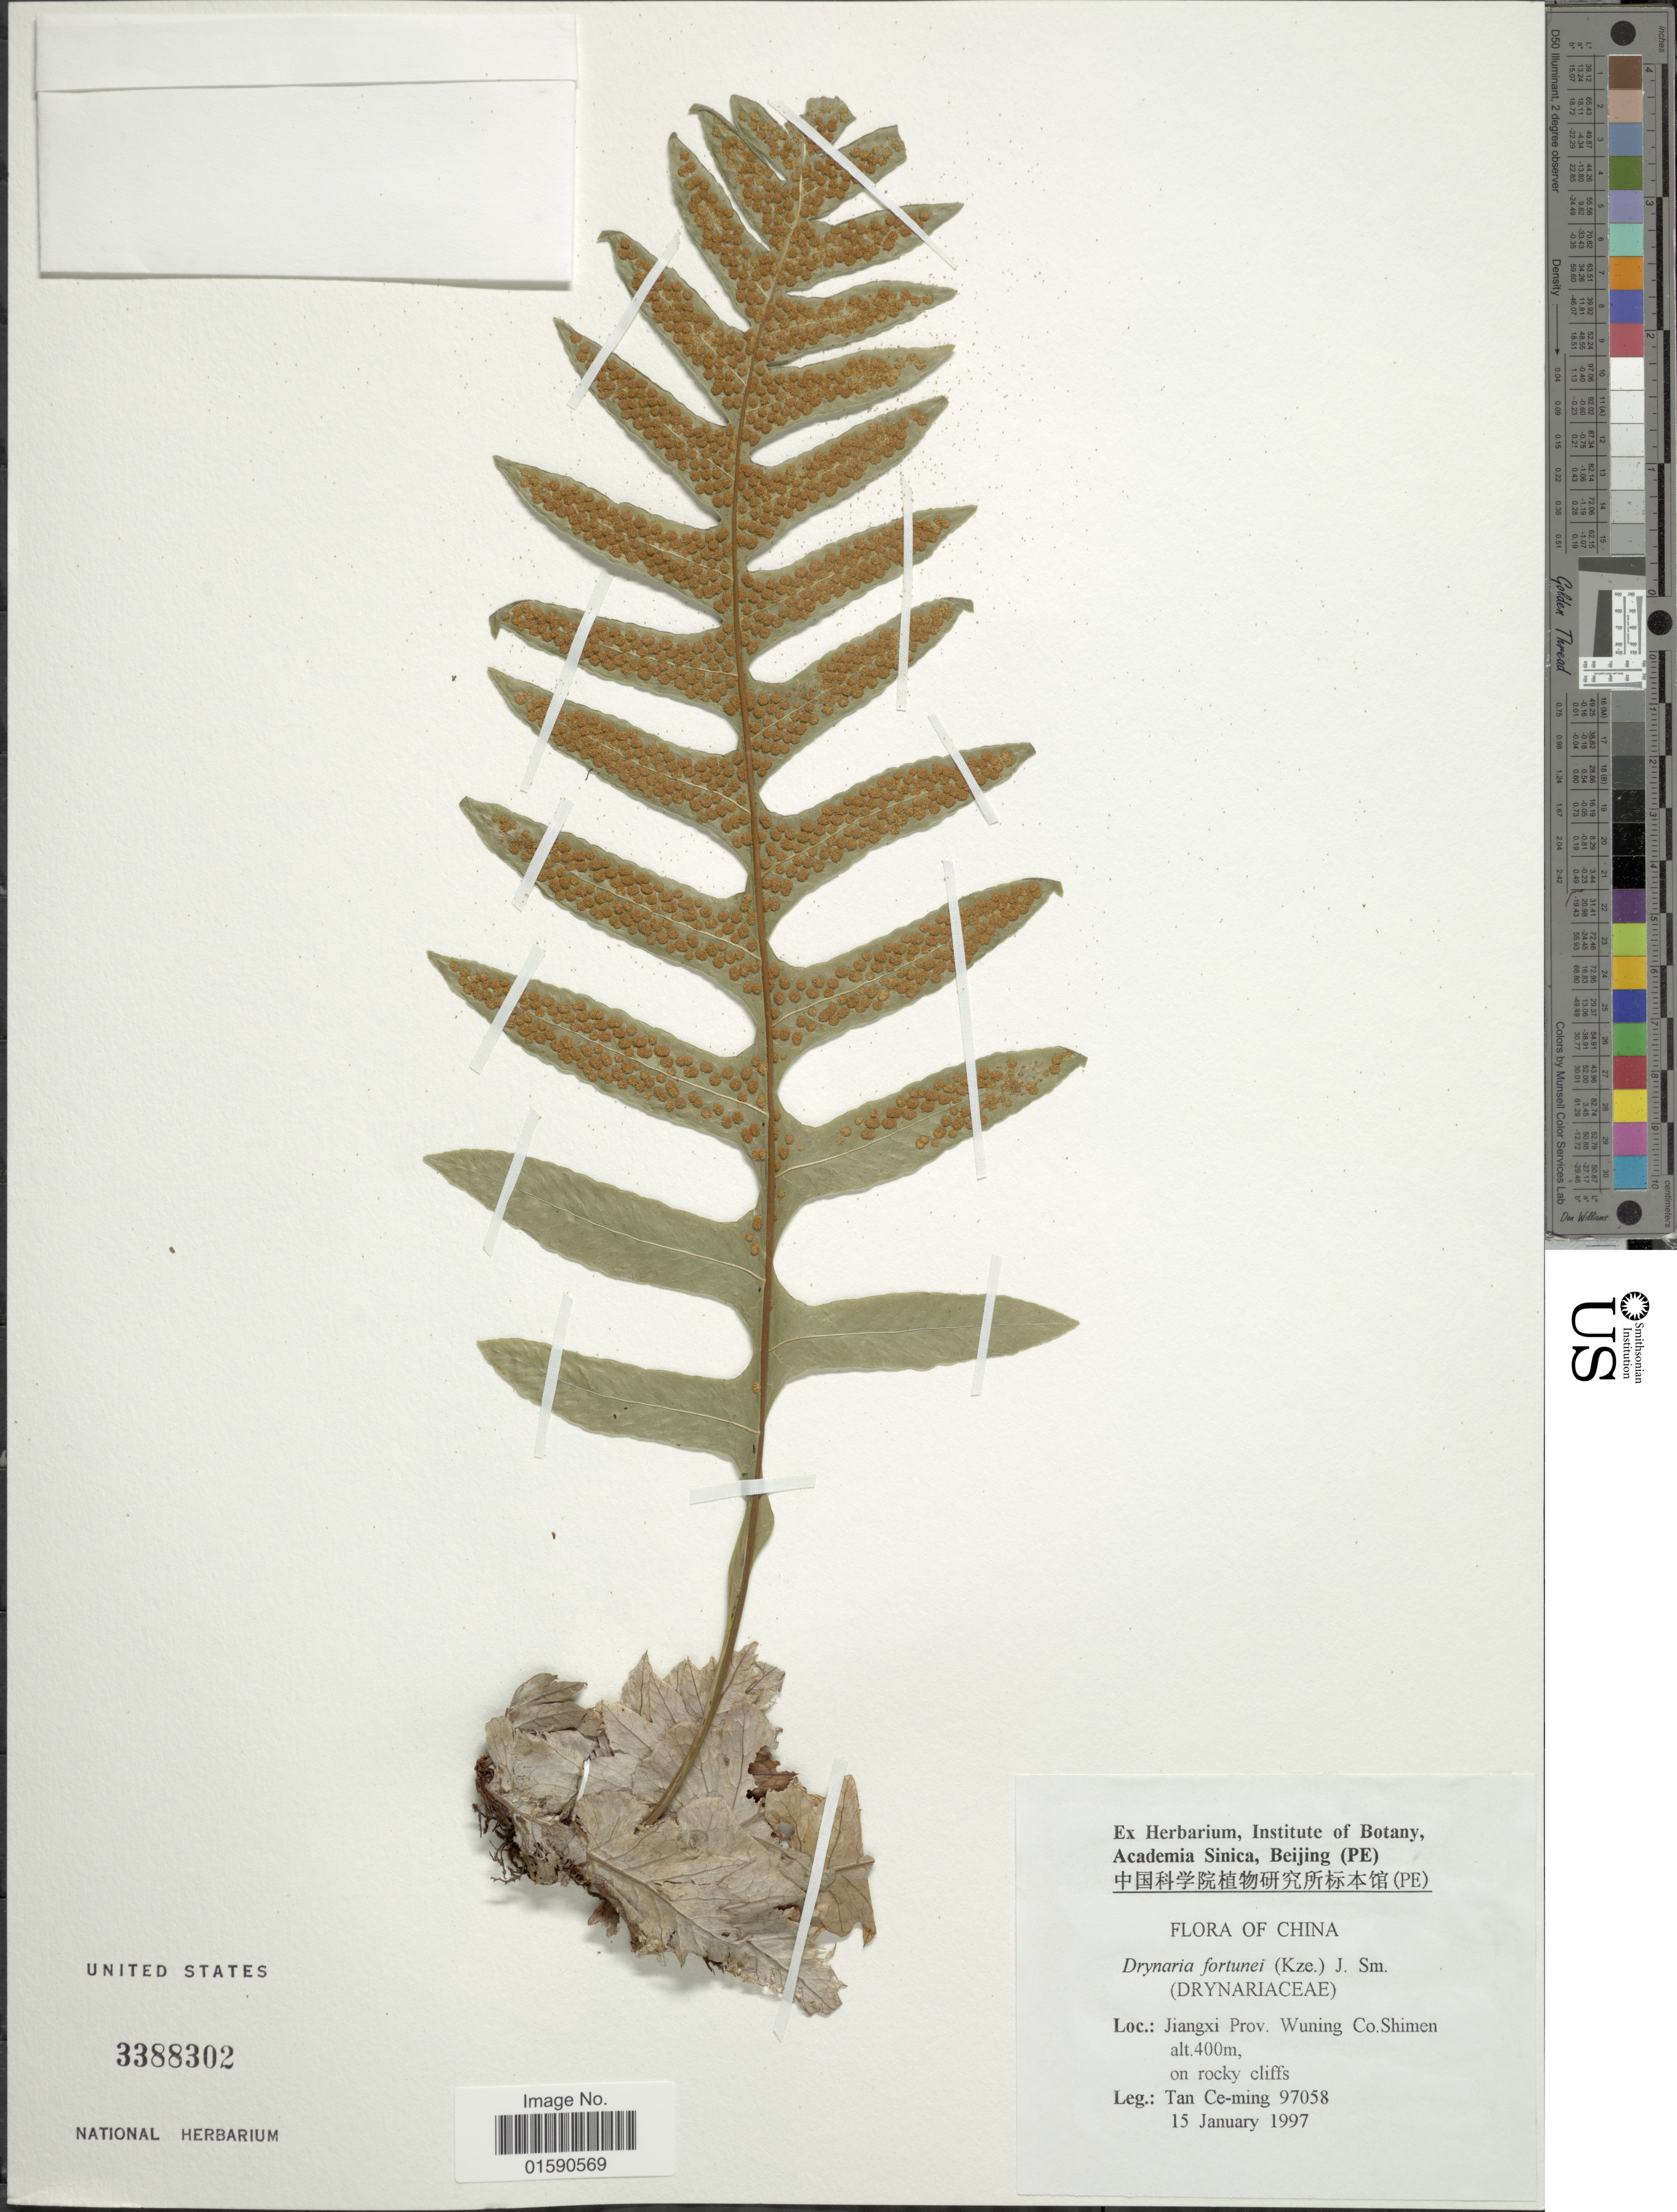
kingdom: Plantae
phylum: Tracheophyta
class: Polypodiopsida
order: Polypodiales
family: Polypodiaceae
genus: Drynaria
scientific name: Drynaria fortunei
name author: (Kunze ex Mett.) J. Sm.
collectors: Tam Ce-Ming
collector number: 97058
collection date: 1997-01-15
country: China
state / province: Jiangxi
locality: Wuning Co.Shimen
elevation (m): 400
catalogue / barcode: US 3388302